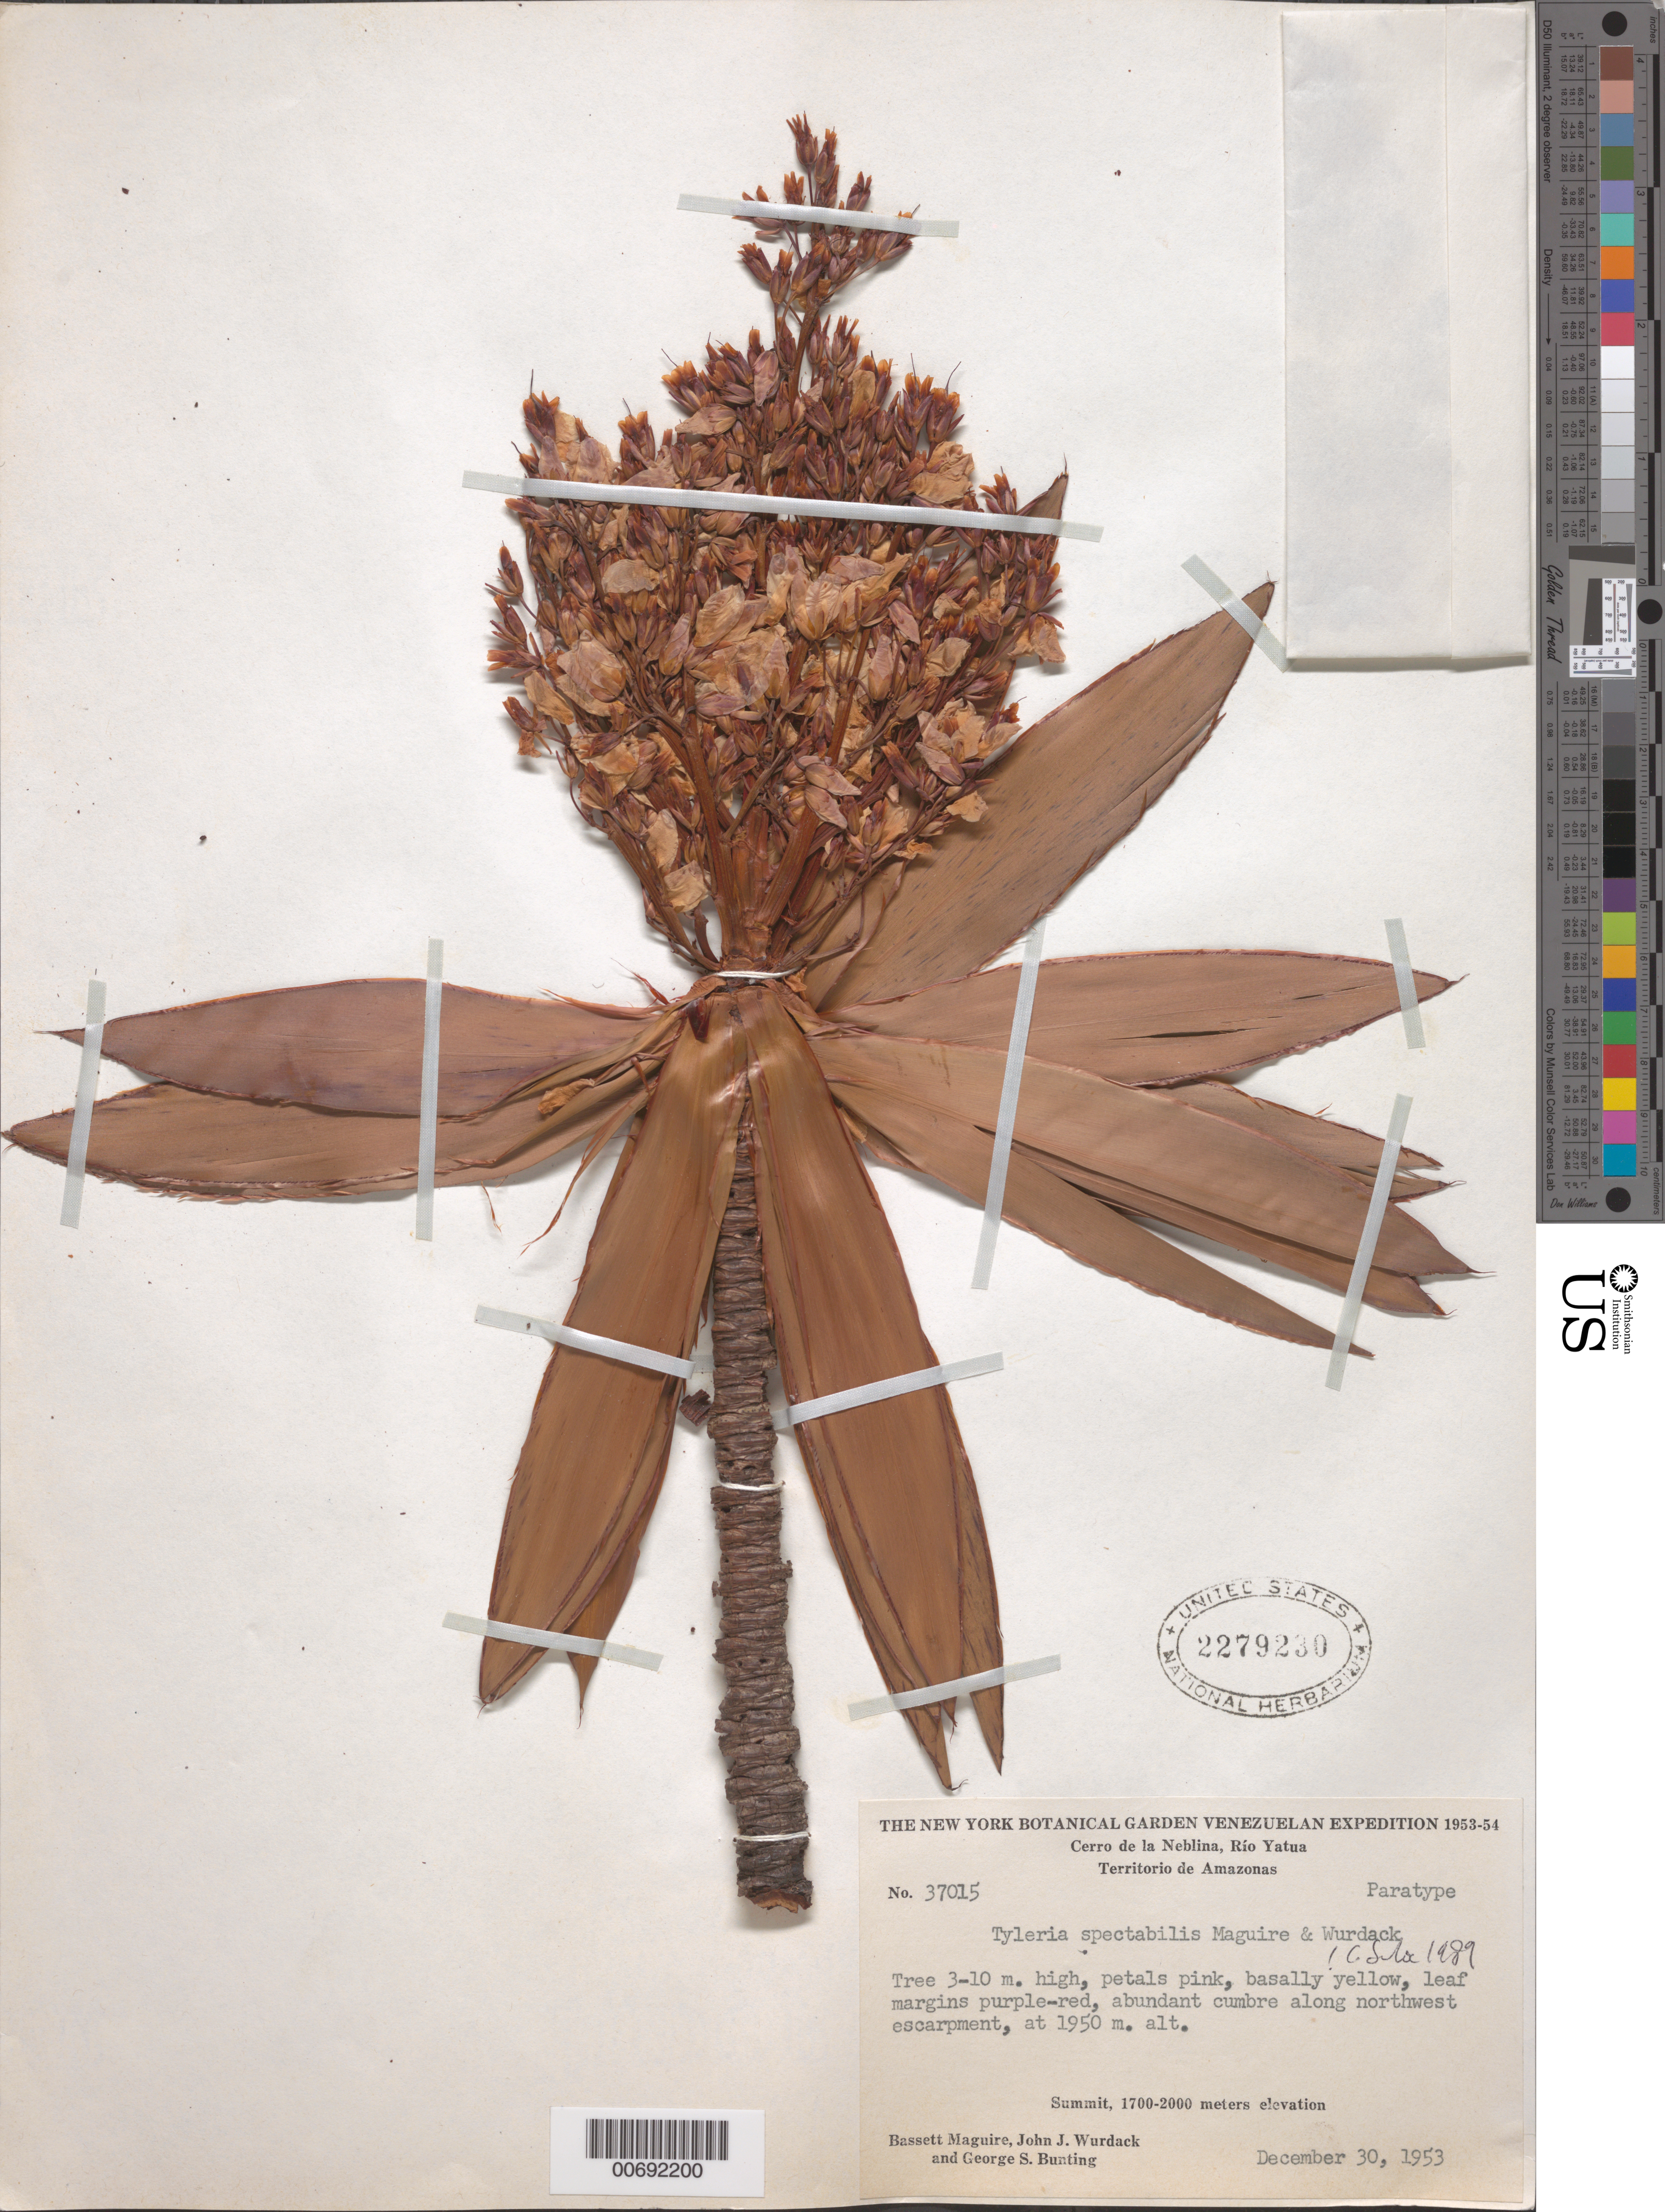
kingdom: Plantae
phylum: Tracheophyta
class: Magnoliopsida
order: Malpighiales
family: Ochnaceae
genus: Tyleria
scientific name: Tyleria spectabilis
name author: Maguire & Wurdack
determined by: Sastre, C. H. L.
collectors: B. Maguire, J. J. Wurdack & G. S. Bunting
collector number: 37015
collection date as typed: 30-Dec-53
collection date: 1953-12-30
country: Venezuela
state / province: Amazonas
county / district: Río Negro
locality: Cerro de la Neblina, Río Yatua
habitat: Cumbre along NW escarpment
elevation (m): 1700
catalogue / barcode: US 2279230